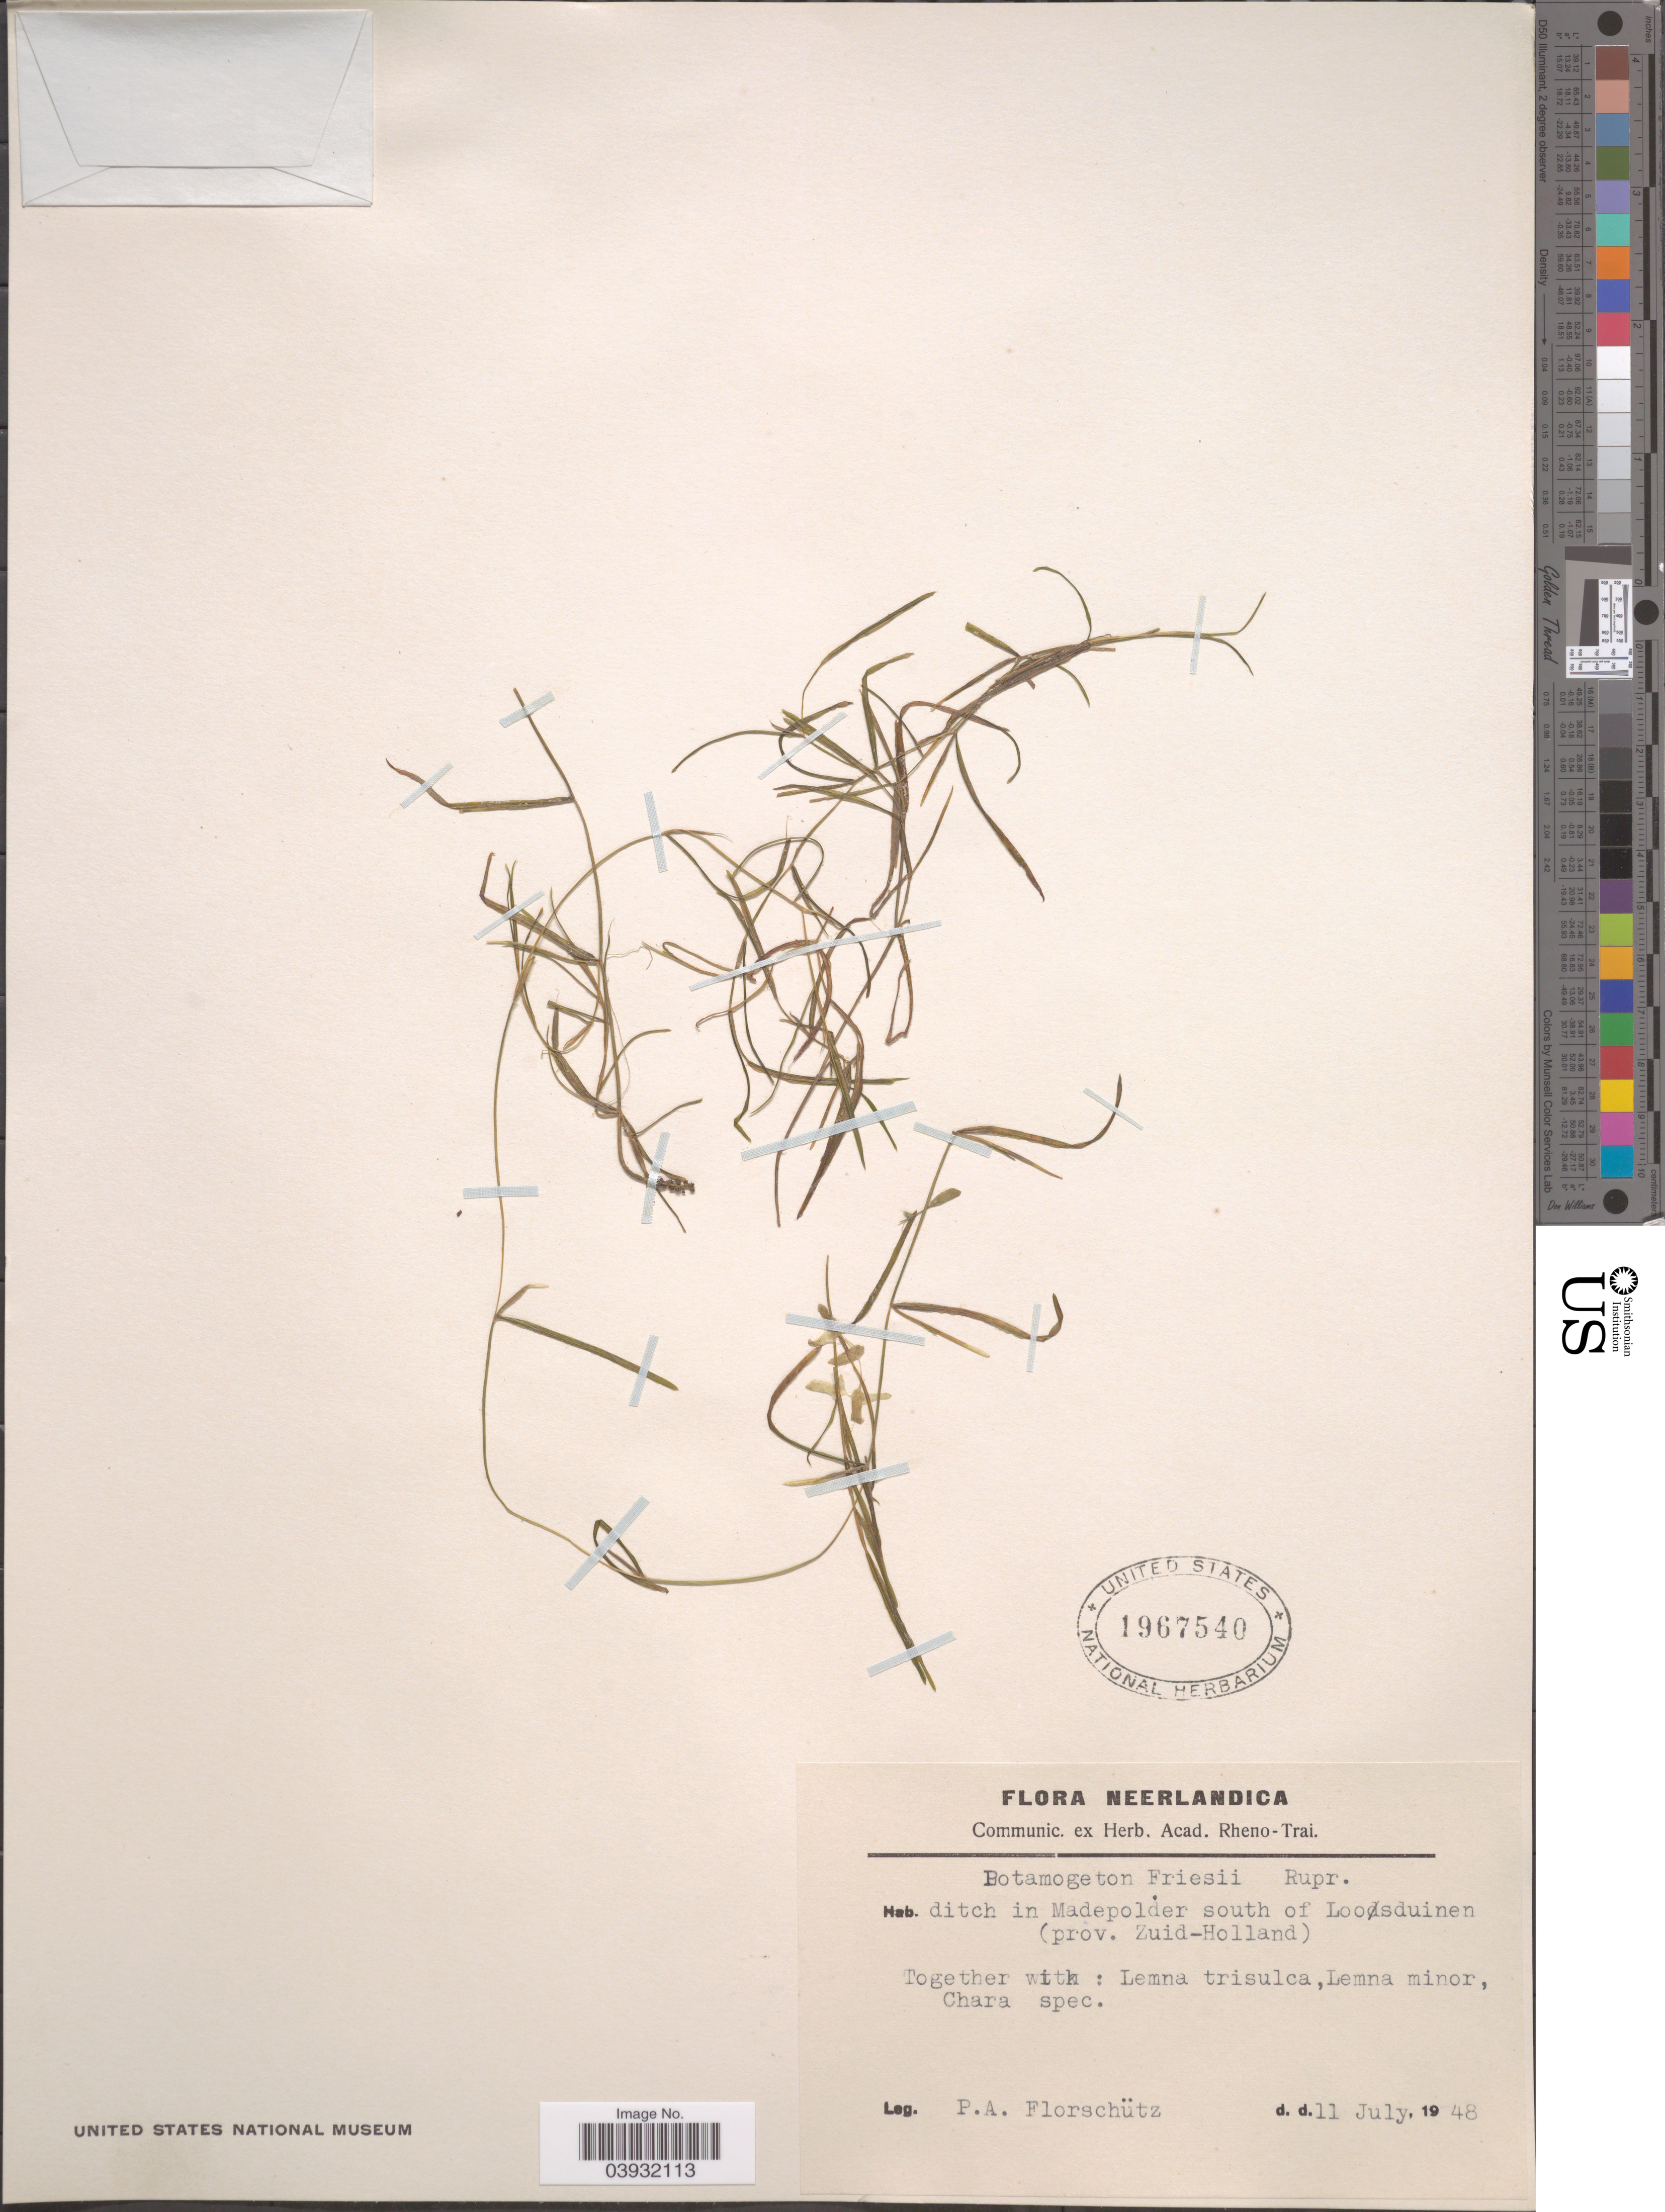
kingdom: Plantae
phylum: Tracheophyta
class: Liliopsida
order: Alismatales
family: Potamogetonaceae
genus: Potamogeton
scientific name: Potamogeton friesii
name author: Rupr.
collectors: P. Florschütz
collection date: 1948-07-11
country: Netherlands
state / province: Zuid Holland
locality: Neerlandica. Ditch in Madepolder south of Loosduinen (prov. Zuid-Holland).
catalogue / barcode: US 1967540